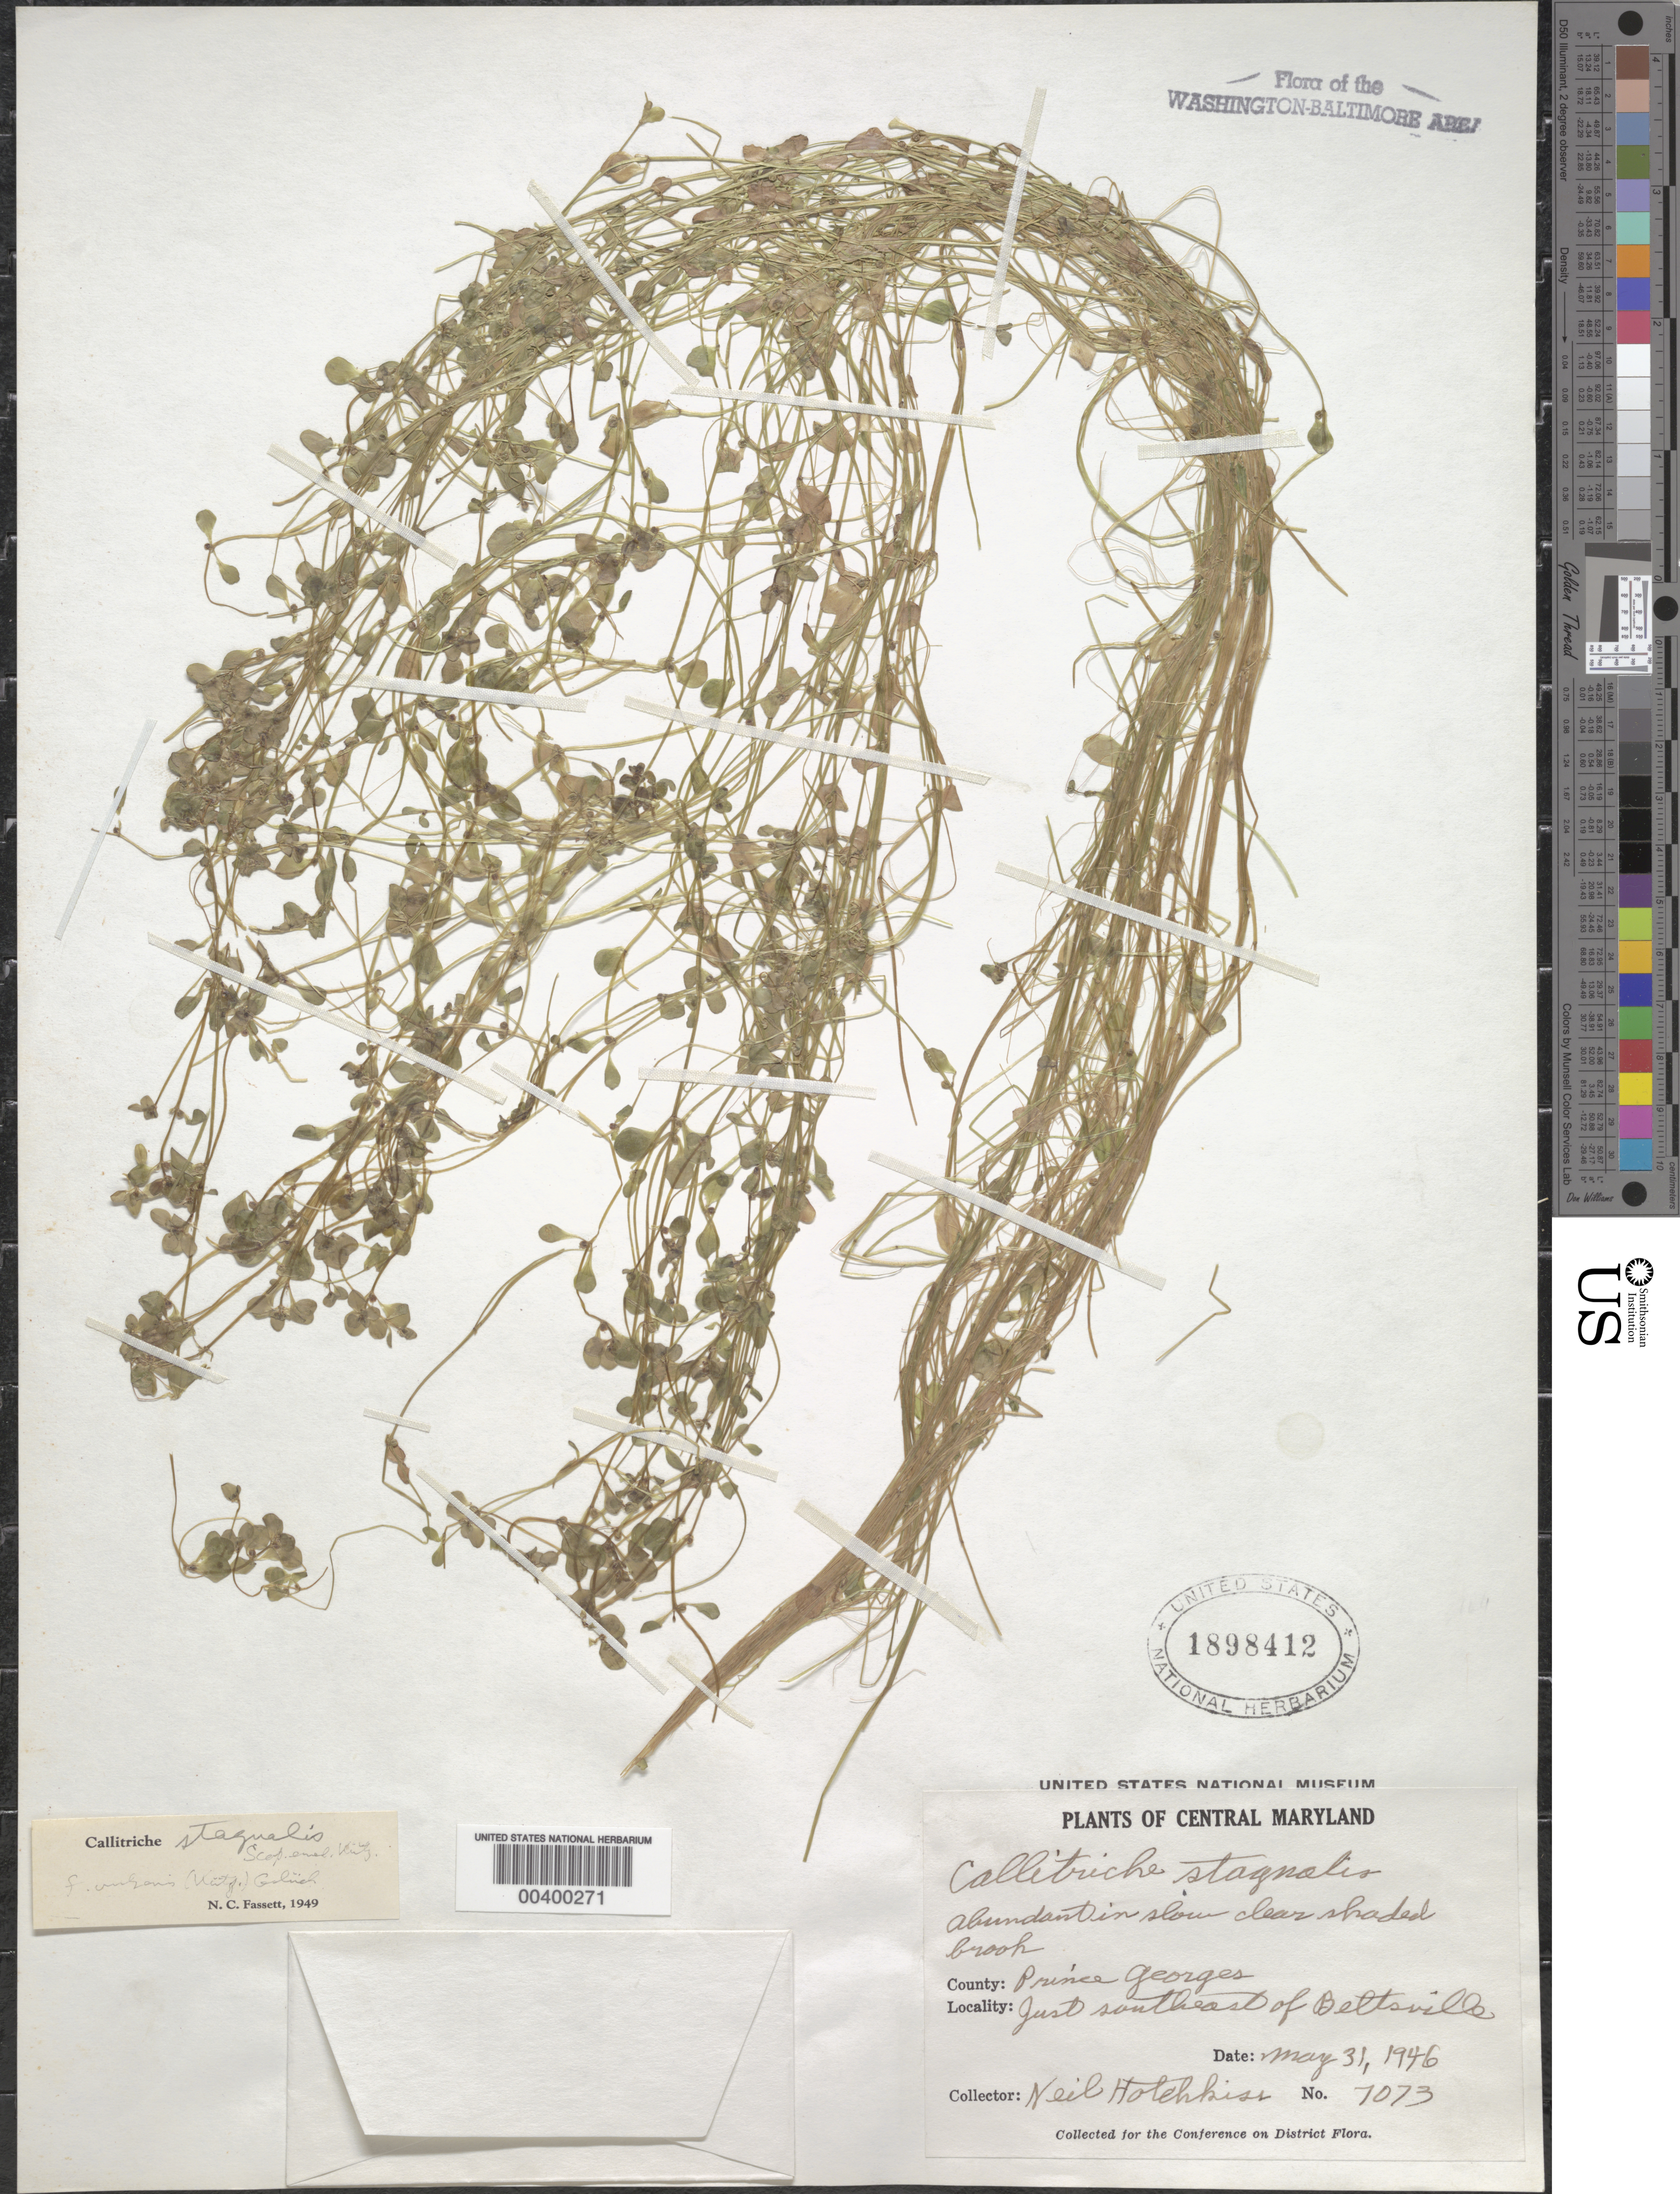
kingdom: Plantae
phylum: Tracheophyta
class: Magnoliopsida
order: Lamiales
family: Plantaginaceae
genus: Callitriche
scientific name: Callitriche stagnalis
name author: Scop.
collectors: N. Hotchkiss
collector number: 7073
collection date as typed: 31 May 1946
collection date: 1946-05-31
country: United States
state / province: Maryland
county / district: Prince George's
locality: Southeast of Beltsville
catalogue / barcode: US 1898412